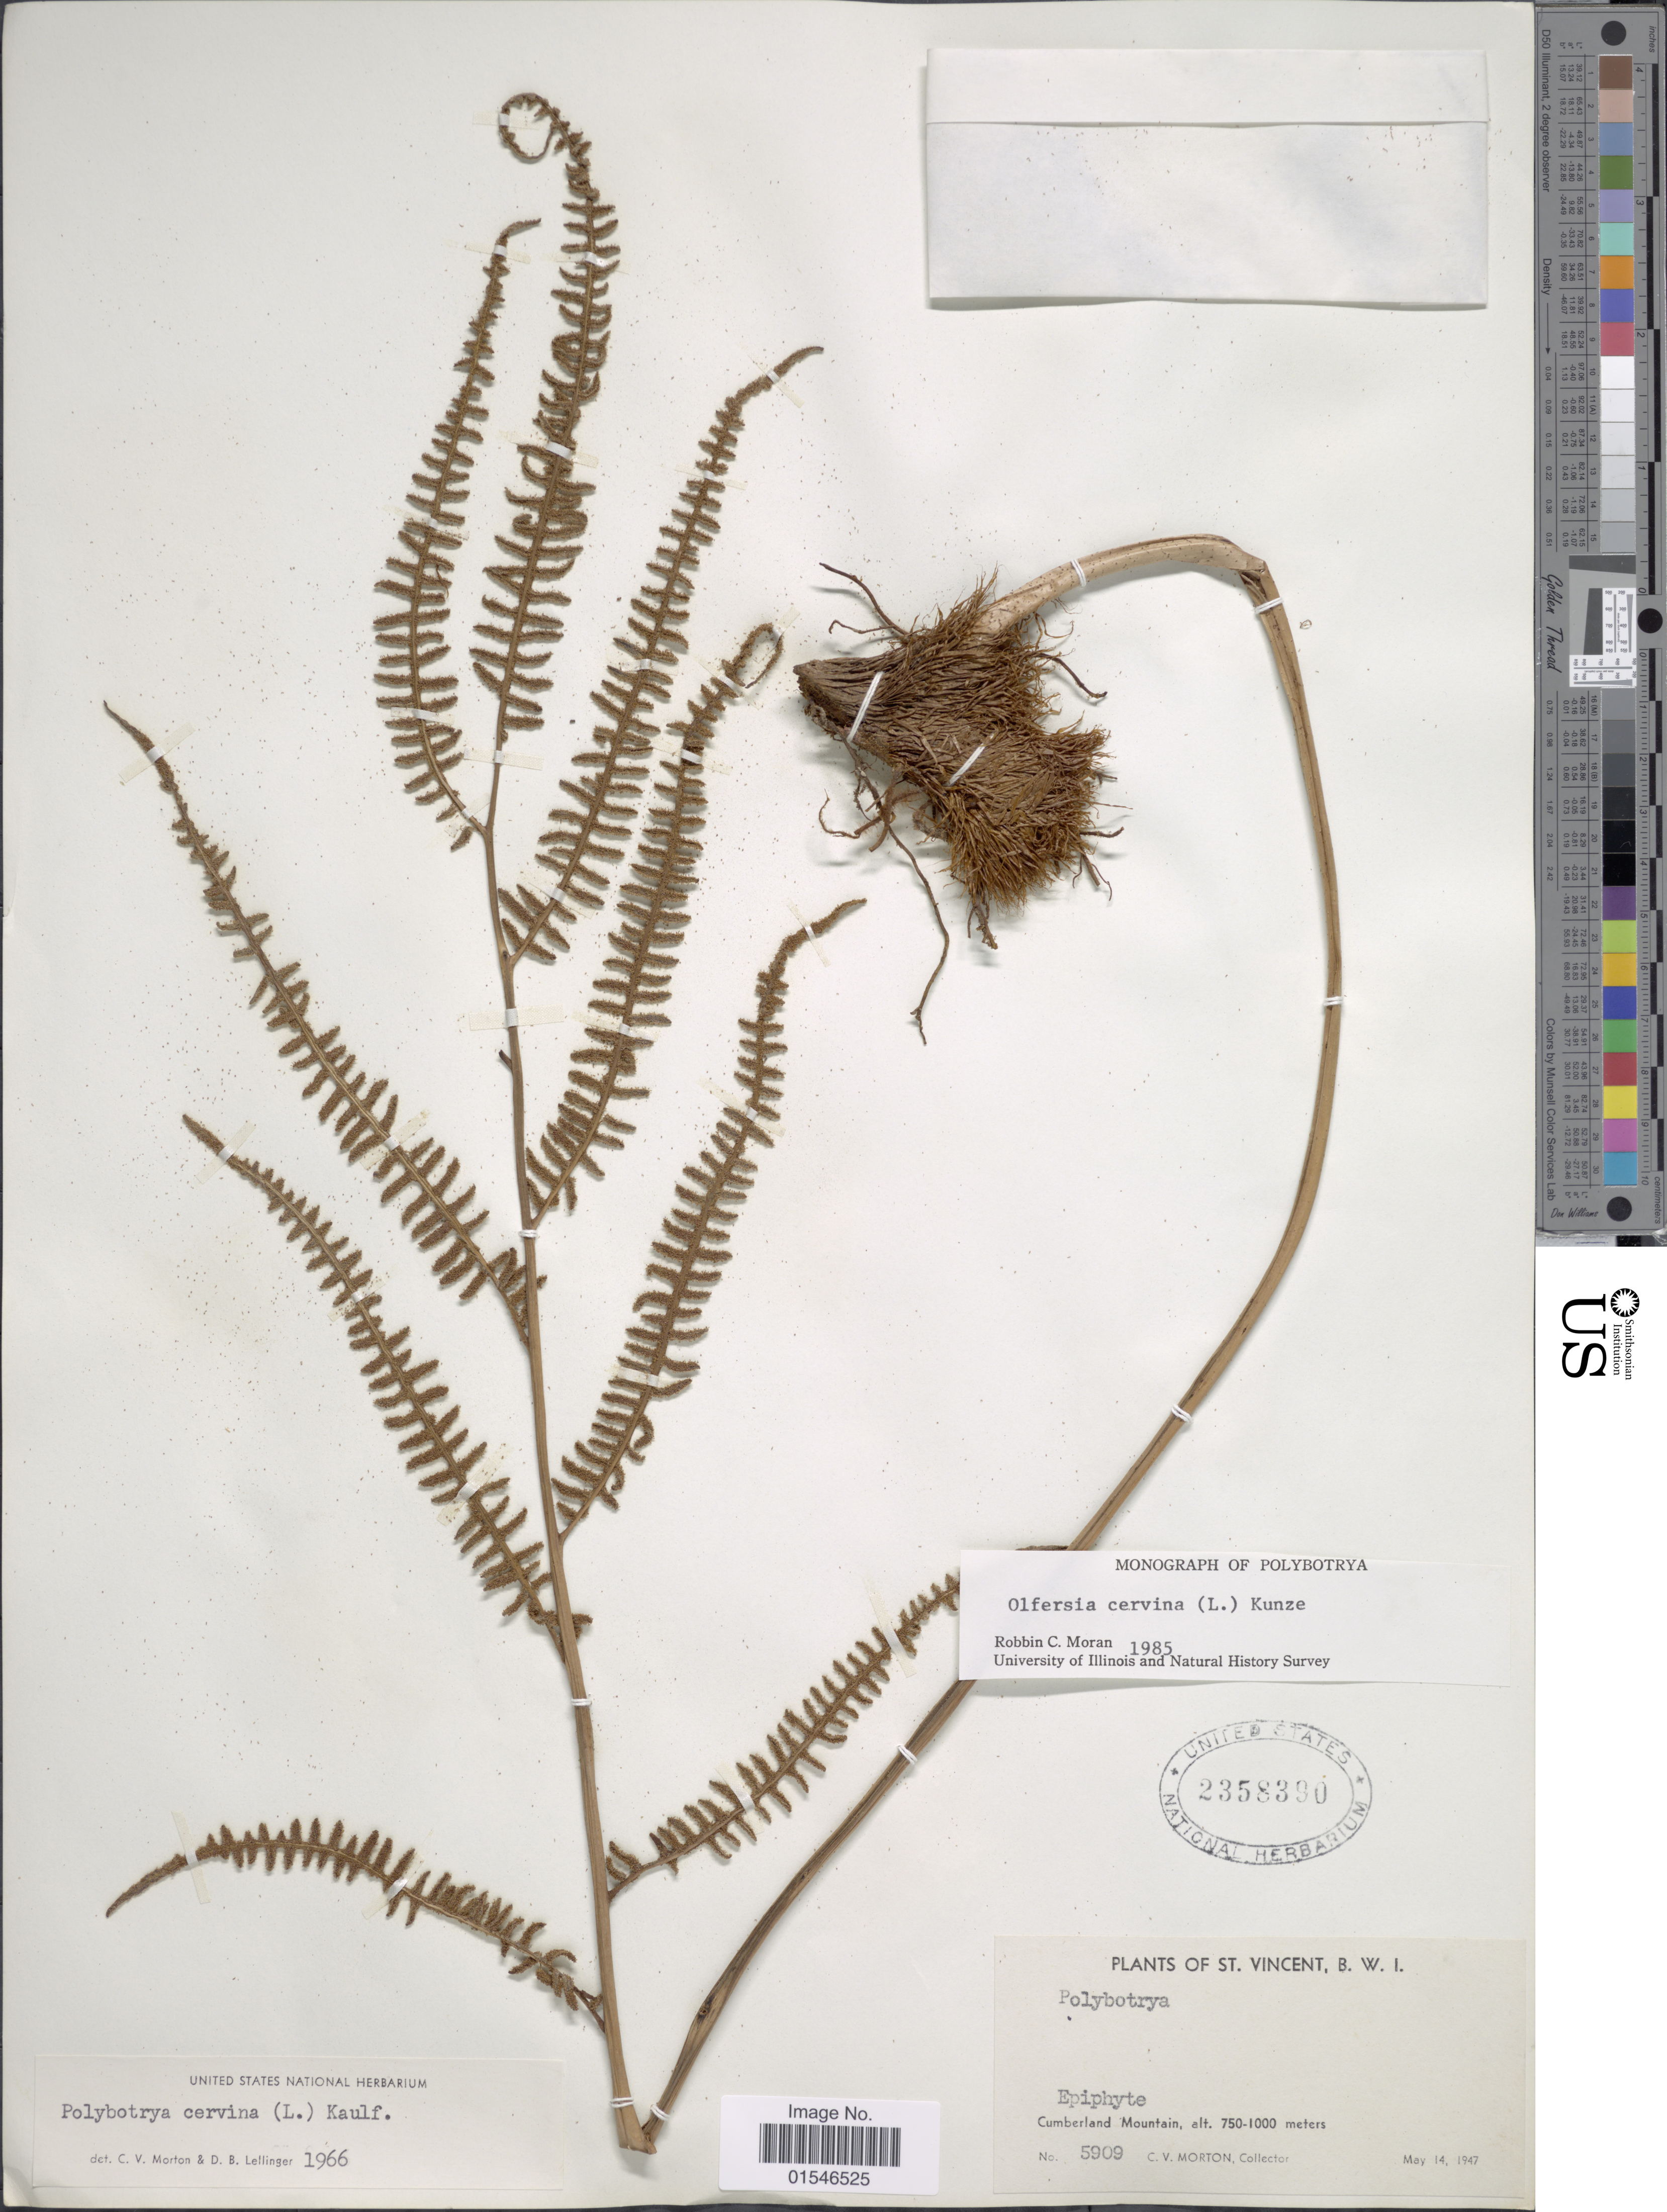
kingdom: Plantae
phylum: Tracheophyta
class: Polypodiopsida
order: Polypodiales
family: Dryopteridaceae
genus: Olfersia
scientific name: Olfersia cervina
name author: (L.) Kunze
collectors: C. V. Morton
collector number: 5909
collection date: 1947-05-14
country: St. Vincent - Grenadines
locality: B. W. I. Cumberland Mountain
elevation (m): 750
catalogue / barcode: US 2358390